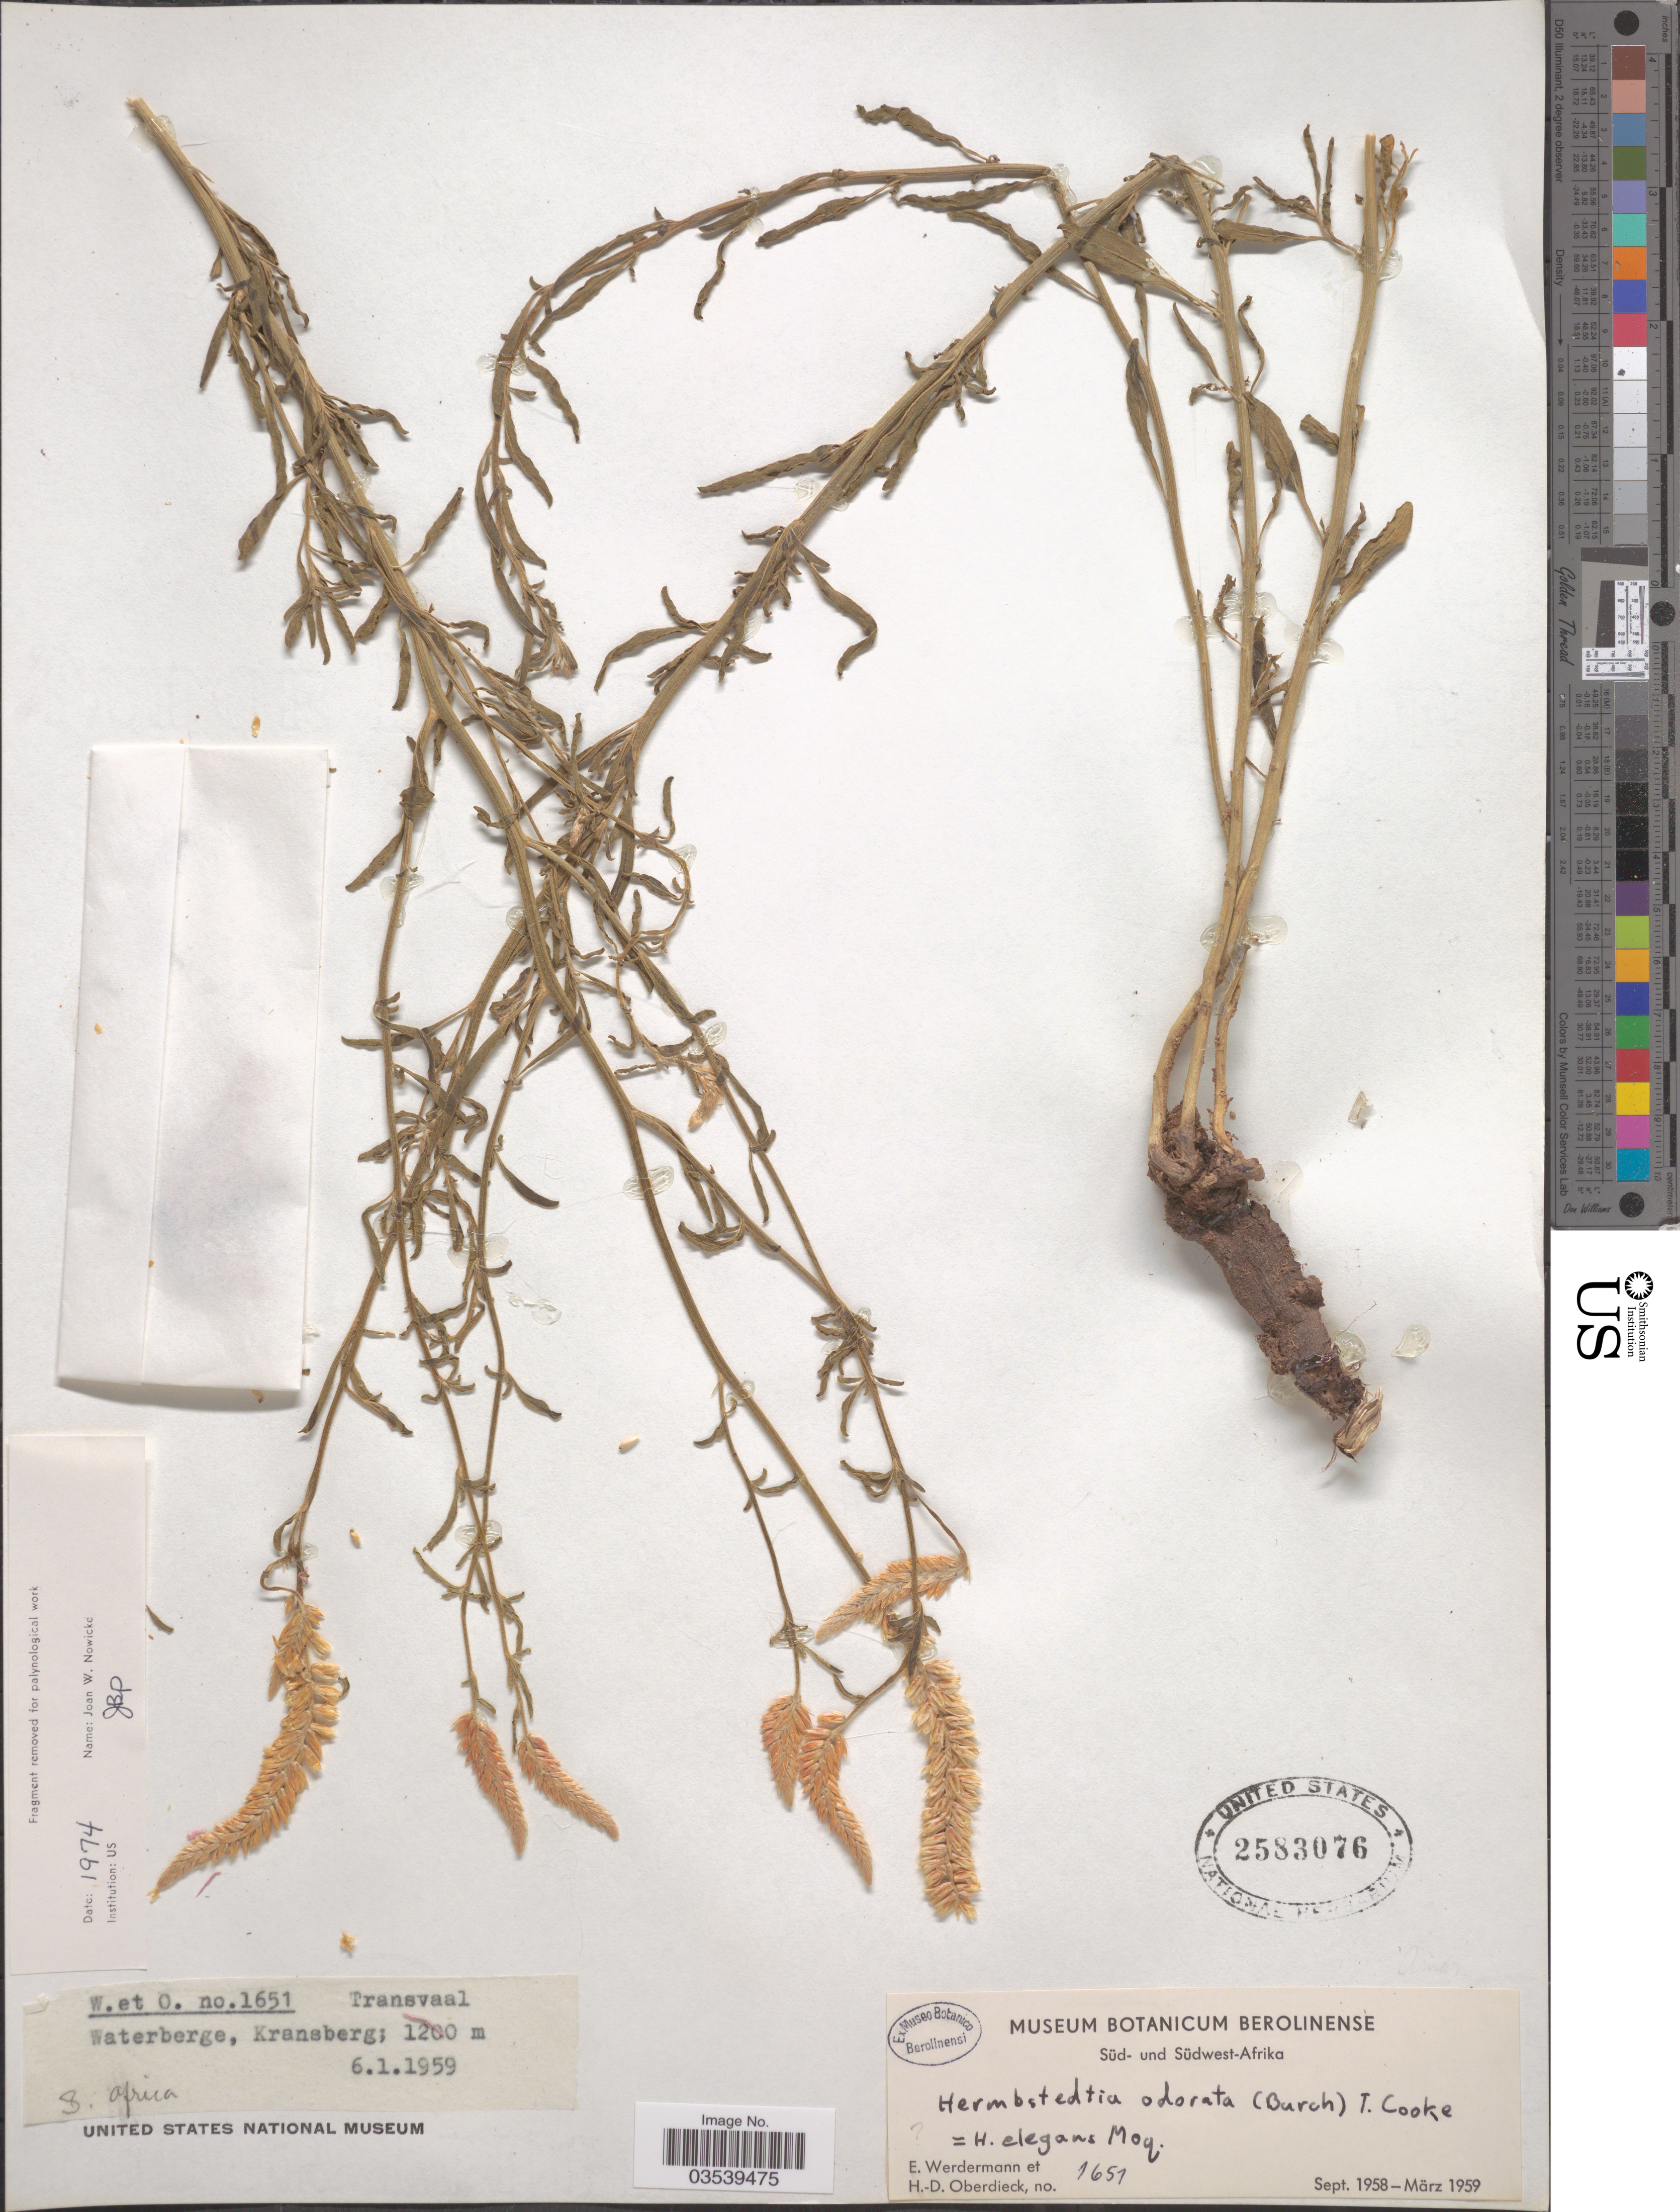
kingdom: Plantae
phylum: Tracheophyta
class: Magnoliopsida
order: Caryophyllales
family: Amaranthaceae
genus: Hermbstaedtia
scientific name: Hermbstaedtia odorata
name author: (Burch.) T. Cooke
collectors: E. Werdermann & H. Oberdieck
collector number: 1651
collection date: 1959-01-06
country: South Africa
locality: Transvaal. Süd- und Südwest-Afrika. Transvaal. Waterberge, Kransberg.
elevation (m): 1200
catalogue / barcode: US 2583076